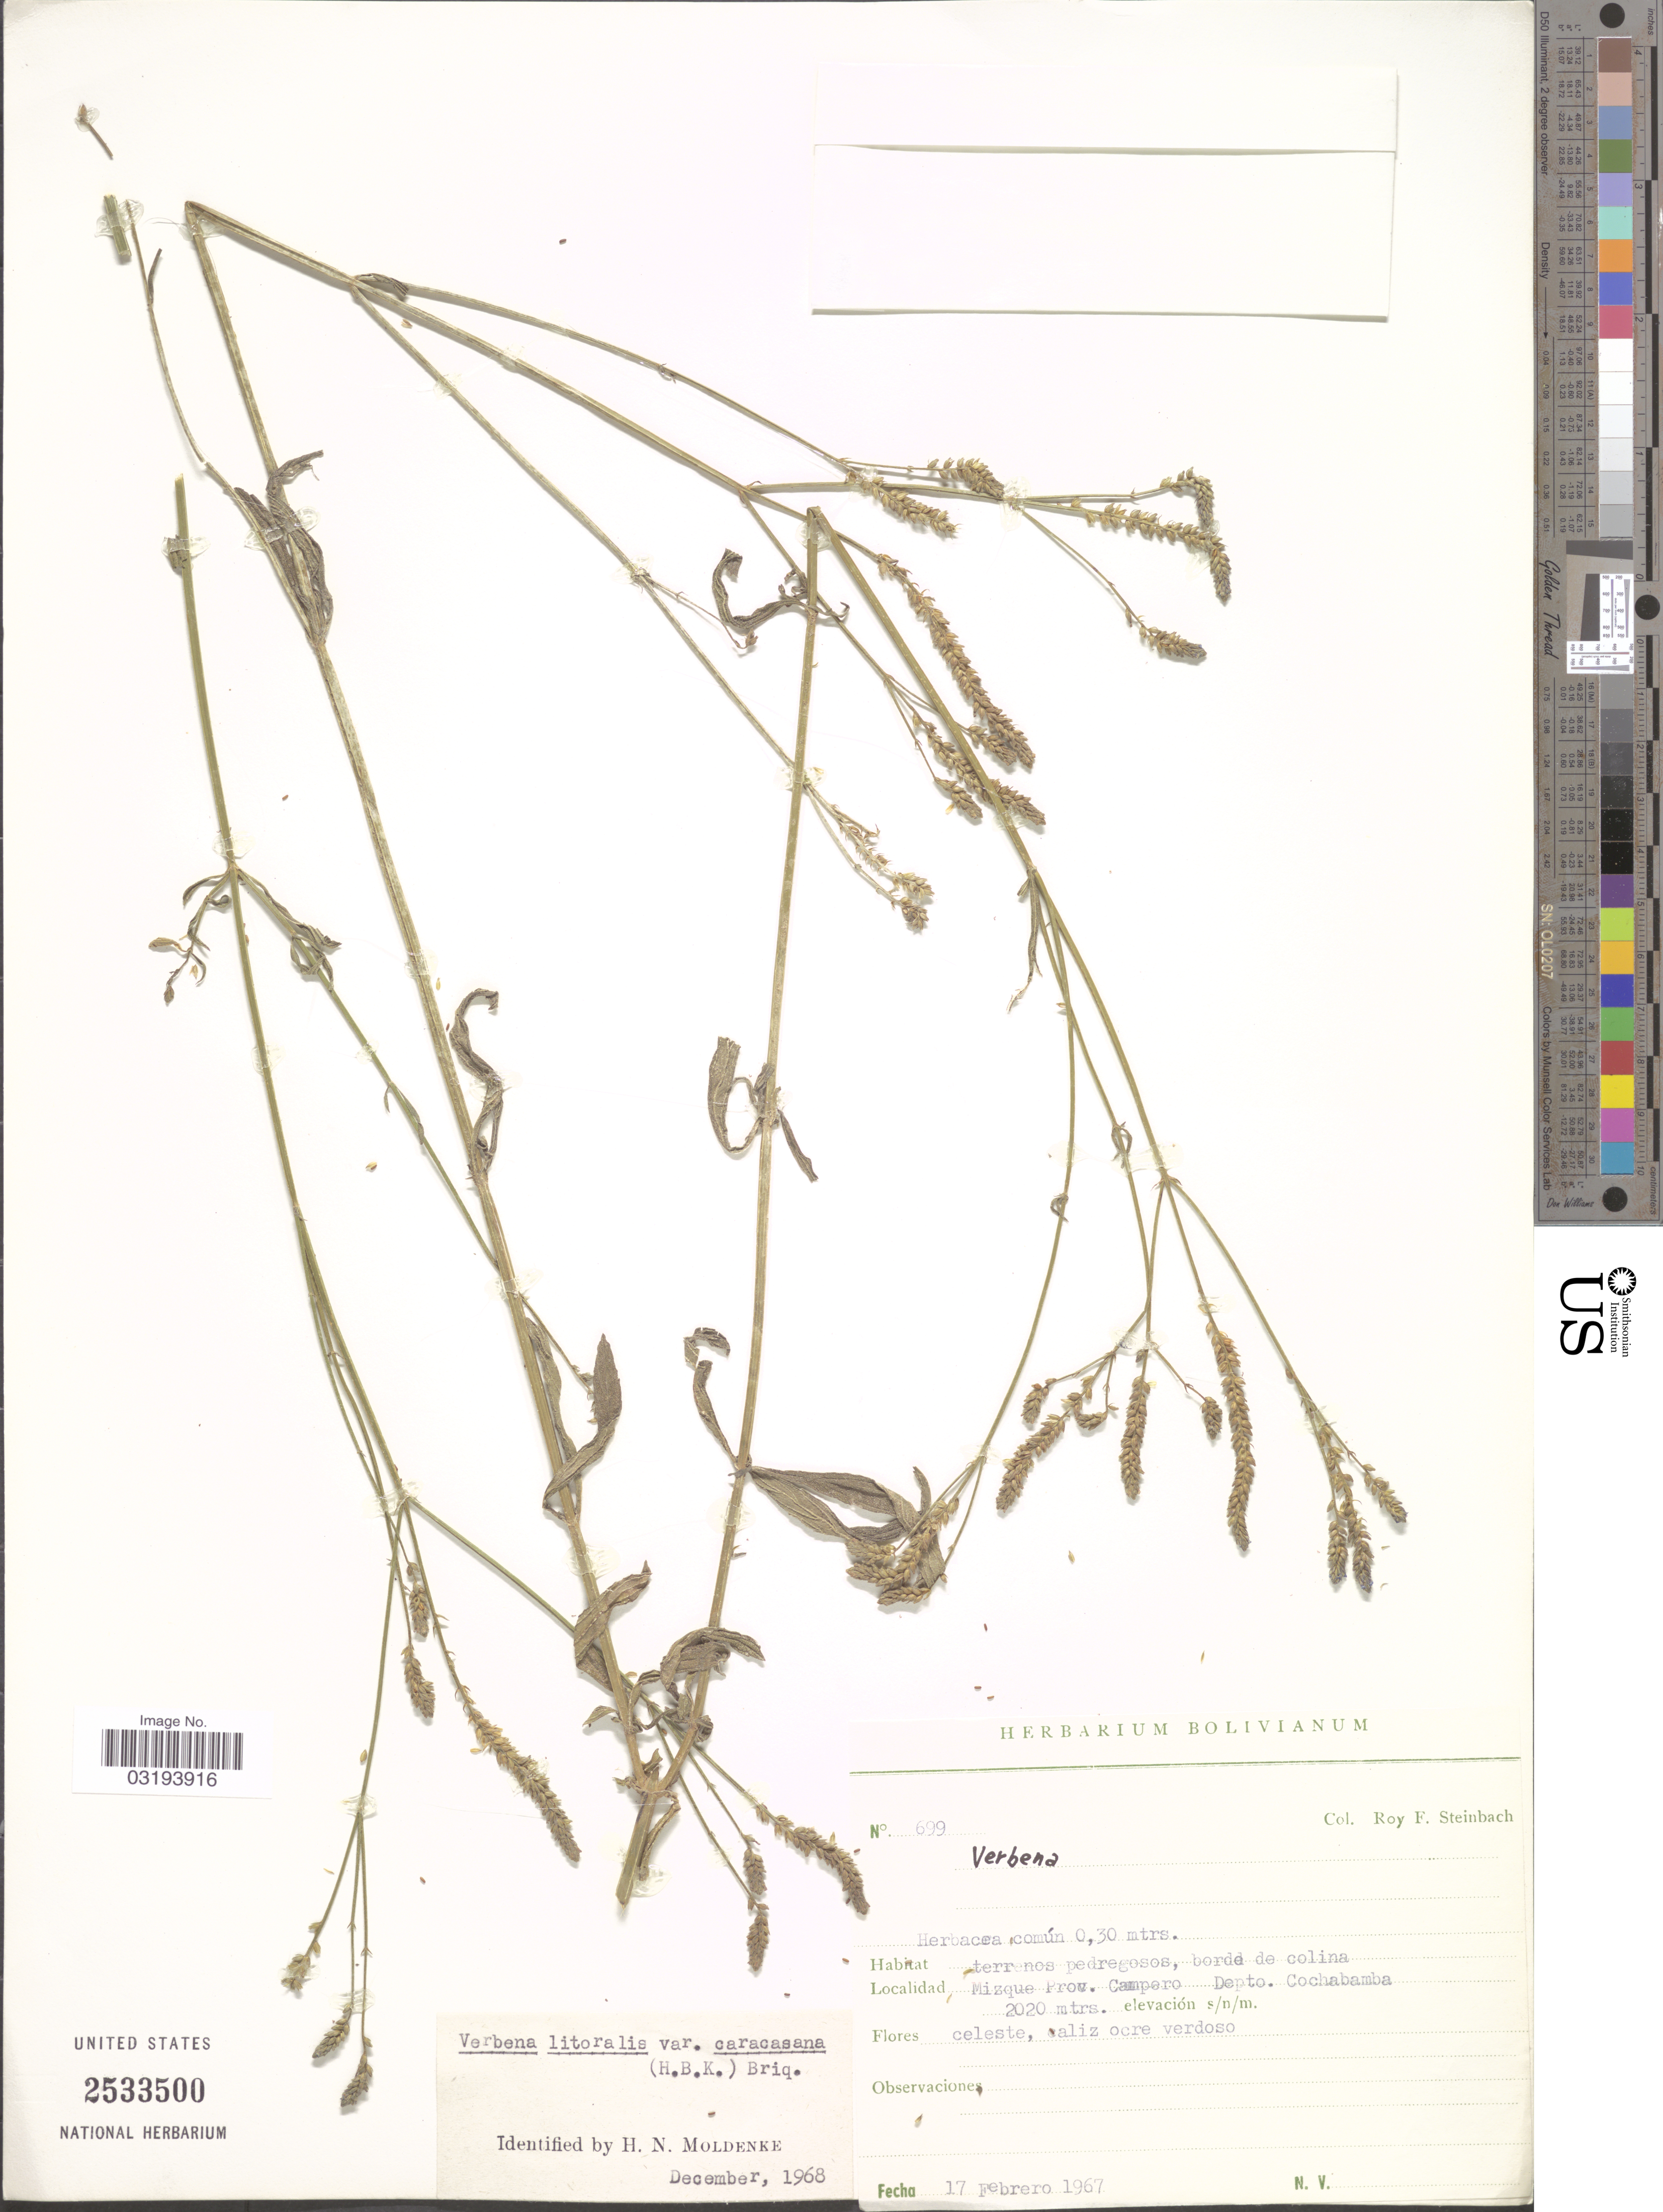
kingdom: Plantae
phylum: Tracheophyta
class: Magnoliopsida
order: Lamiales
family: Verbenaceae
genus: Verbena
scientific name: Verbena litoralis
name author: Kunth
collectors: R. F. Steinbach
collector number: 699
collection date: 1967-02-17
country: Bolivia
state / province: Cochabamba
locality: Mizque Prov. Campero, Depto. Cochabamba.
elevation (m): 2020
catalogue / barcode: US 2533500